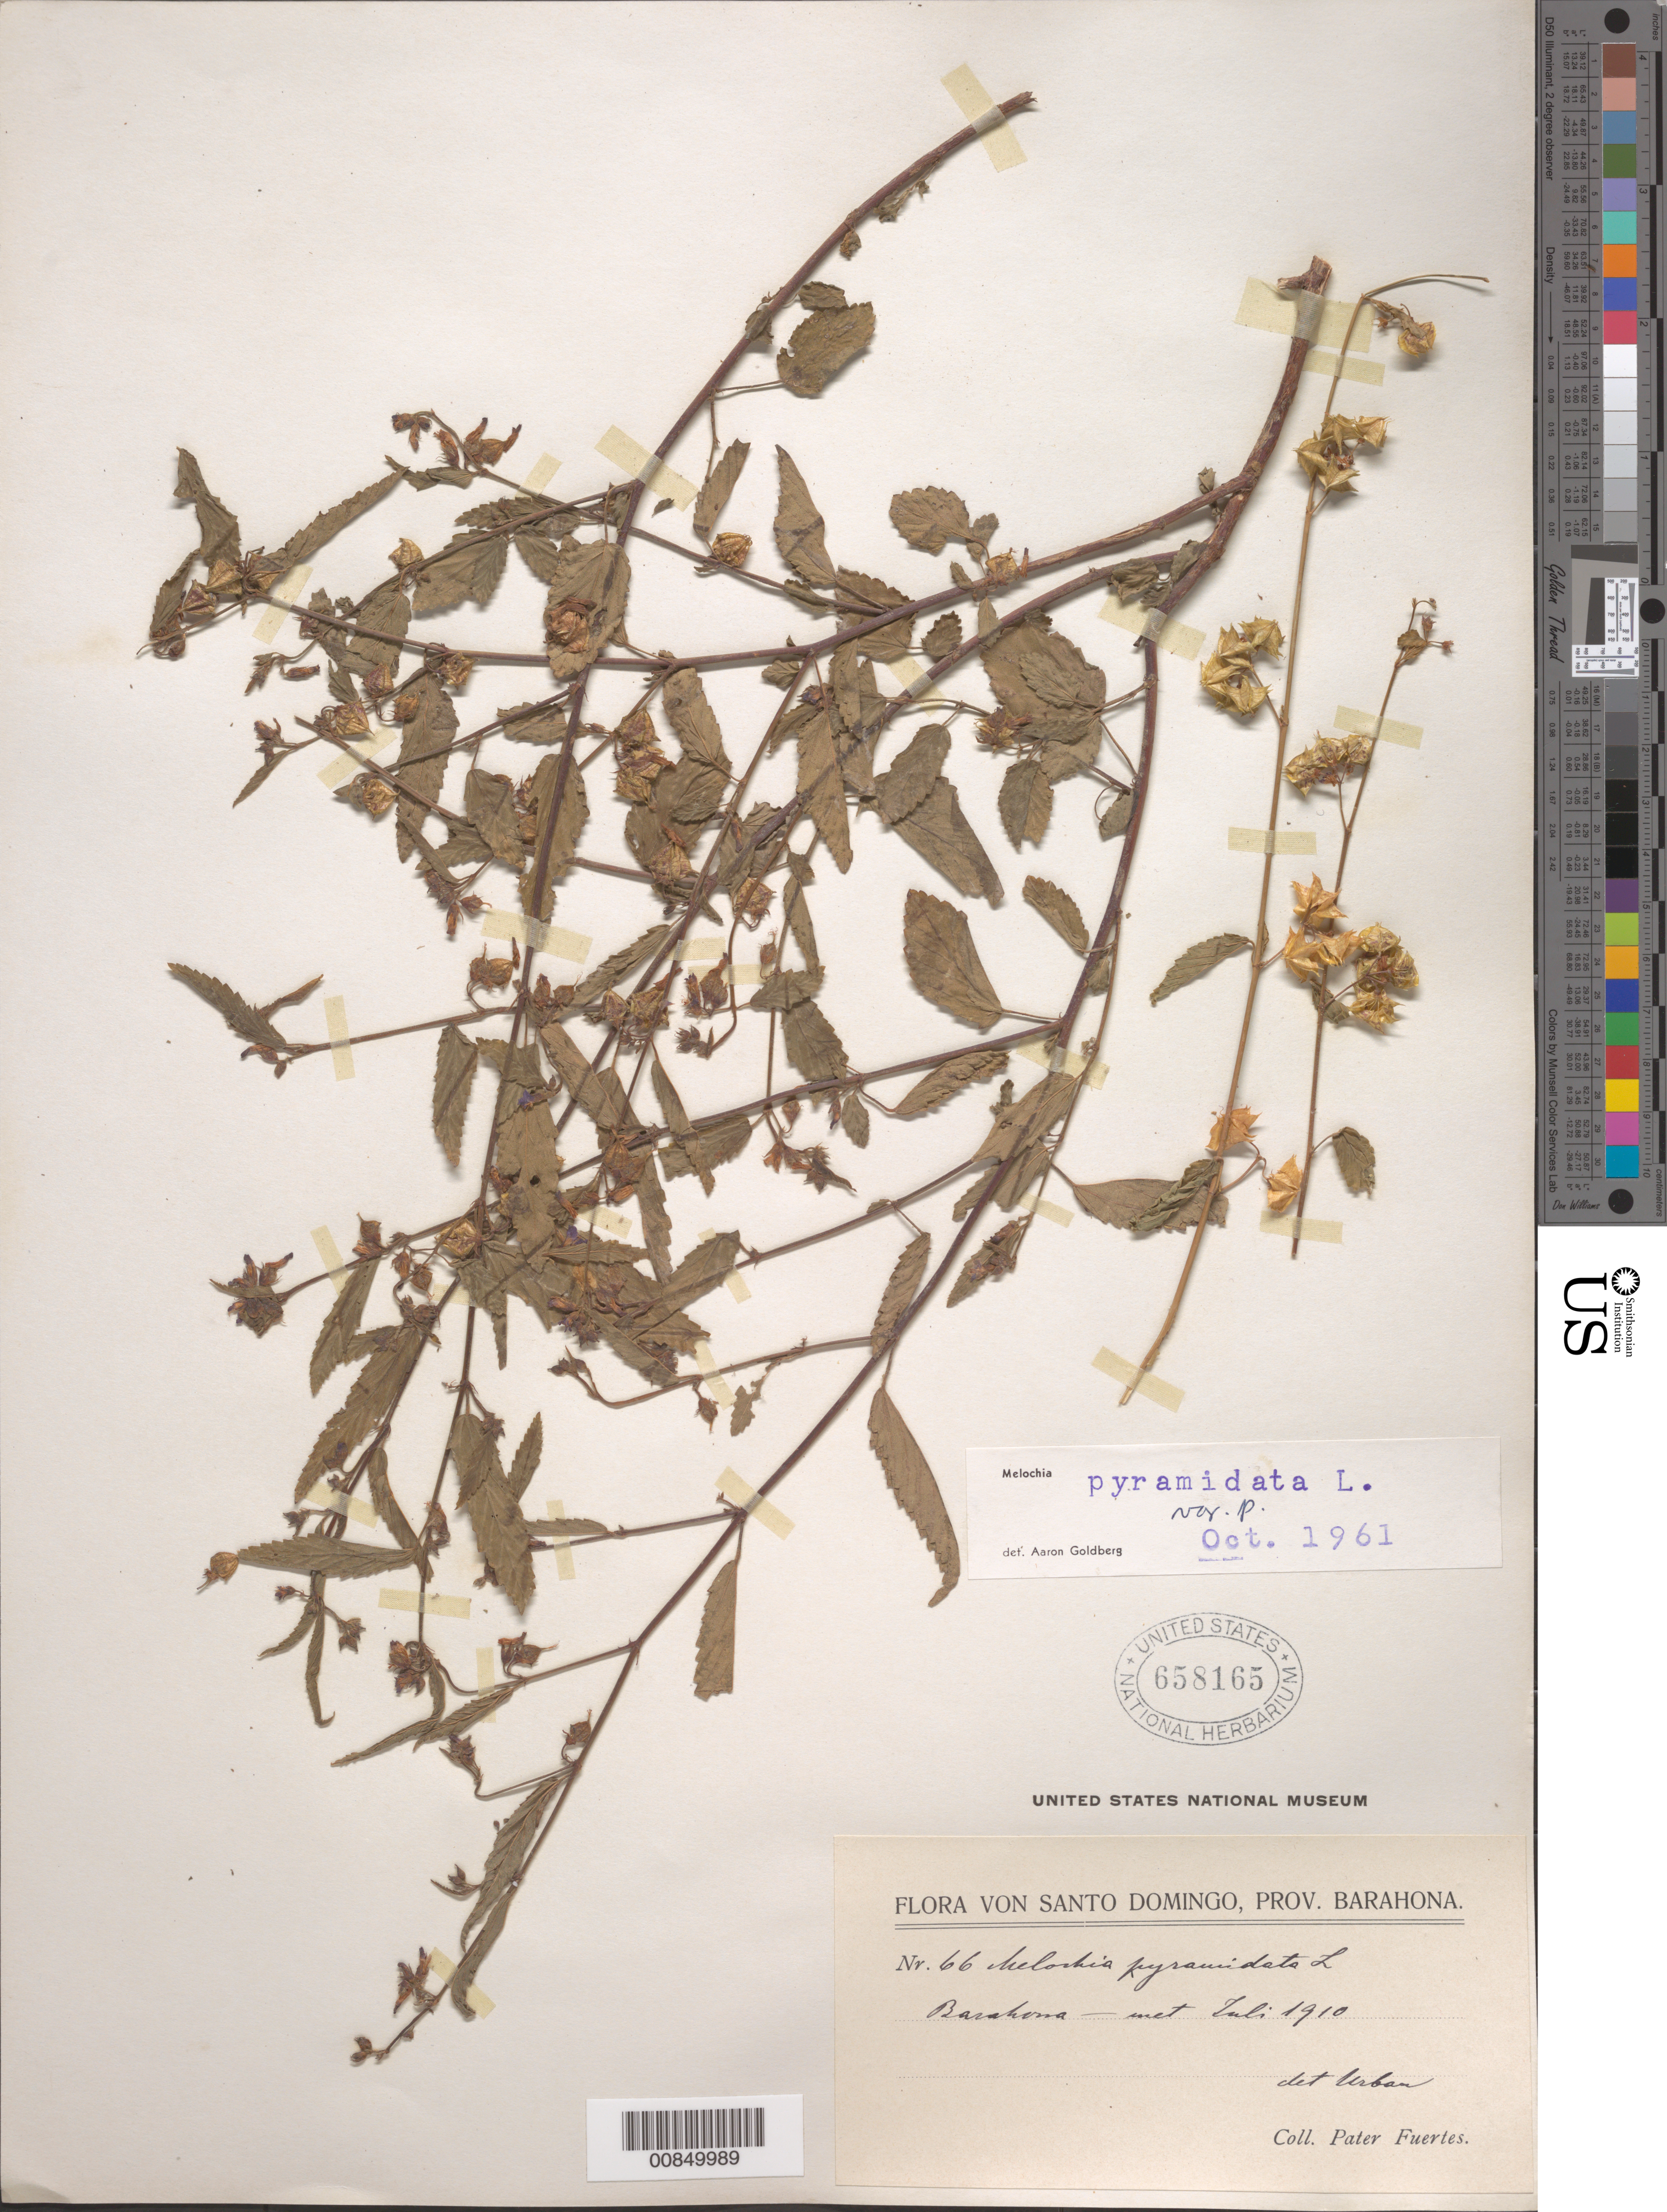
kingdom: Plantae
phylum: Tracheophyta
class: Magnoliopsida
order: Malvales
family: Malvaceae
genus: Melochia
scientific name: Melochia pyramidata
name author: L.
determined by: Goldberg, Aaron, (US), NMNH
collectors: M. D. Fuertes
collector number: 66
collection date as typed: Jul 1910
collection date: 1910-07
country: Dominican Republic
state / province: Barahona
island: Hispaniola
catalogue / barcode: US 658165